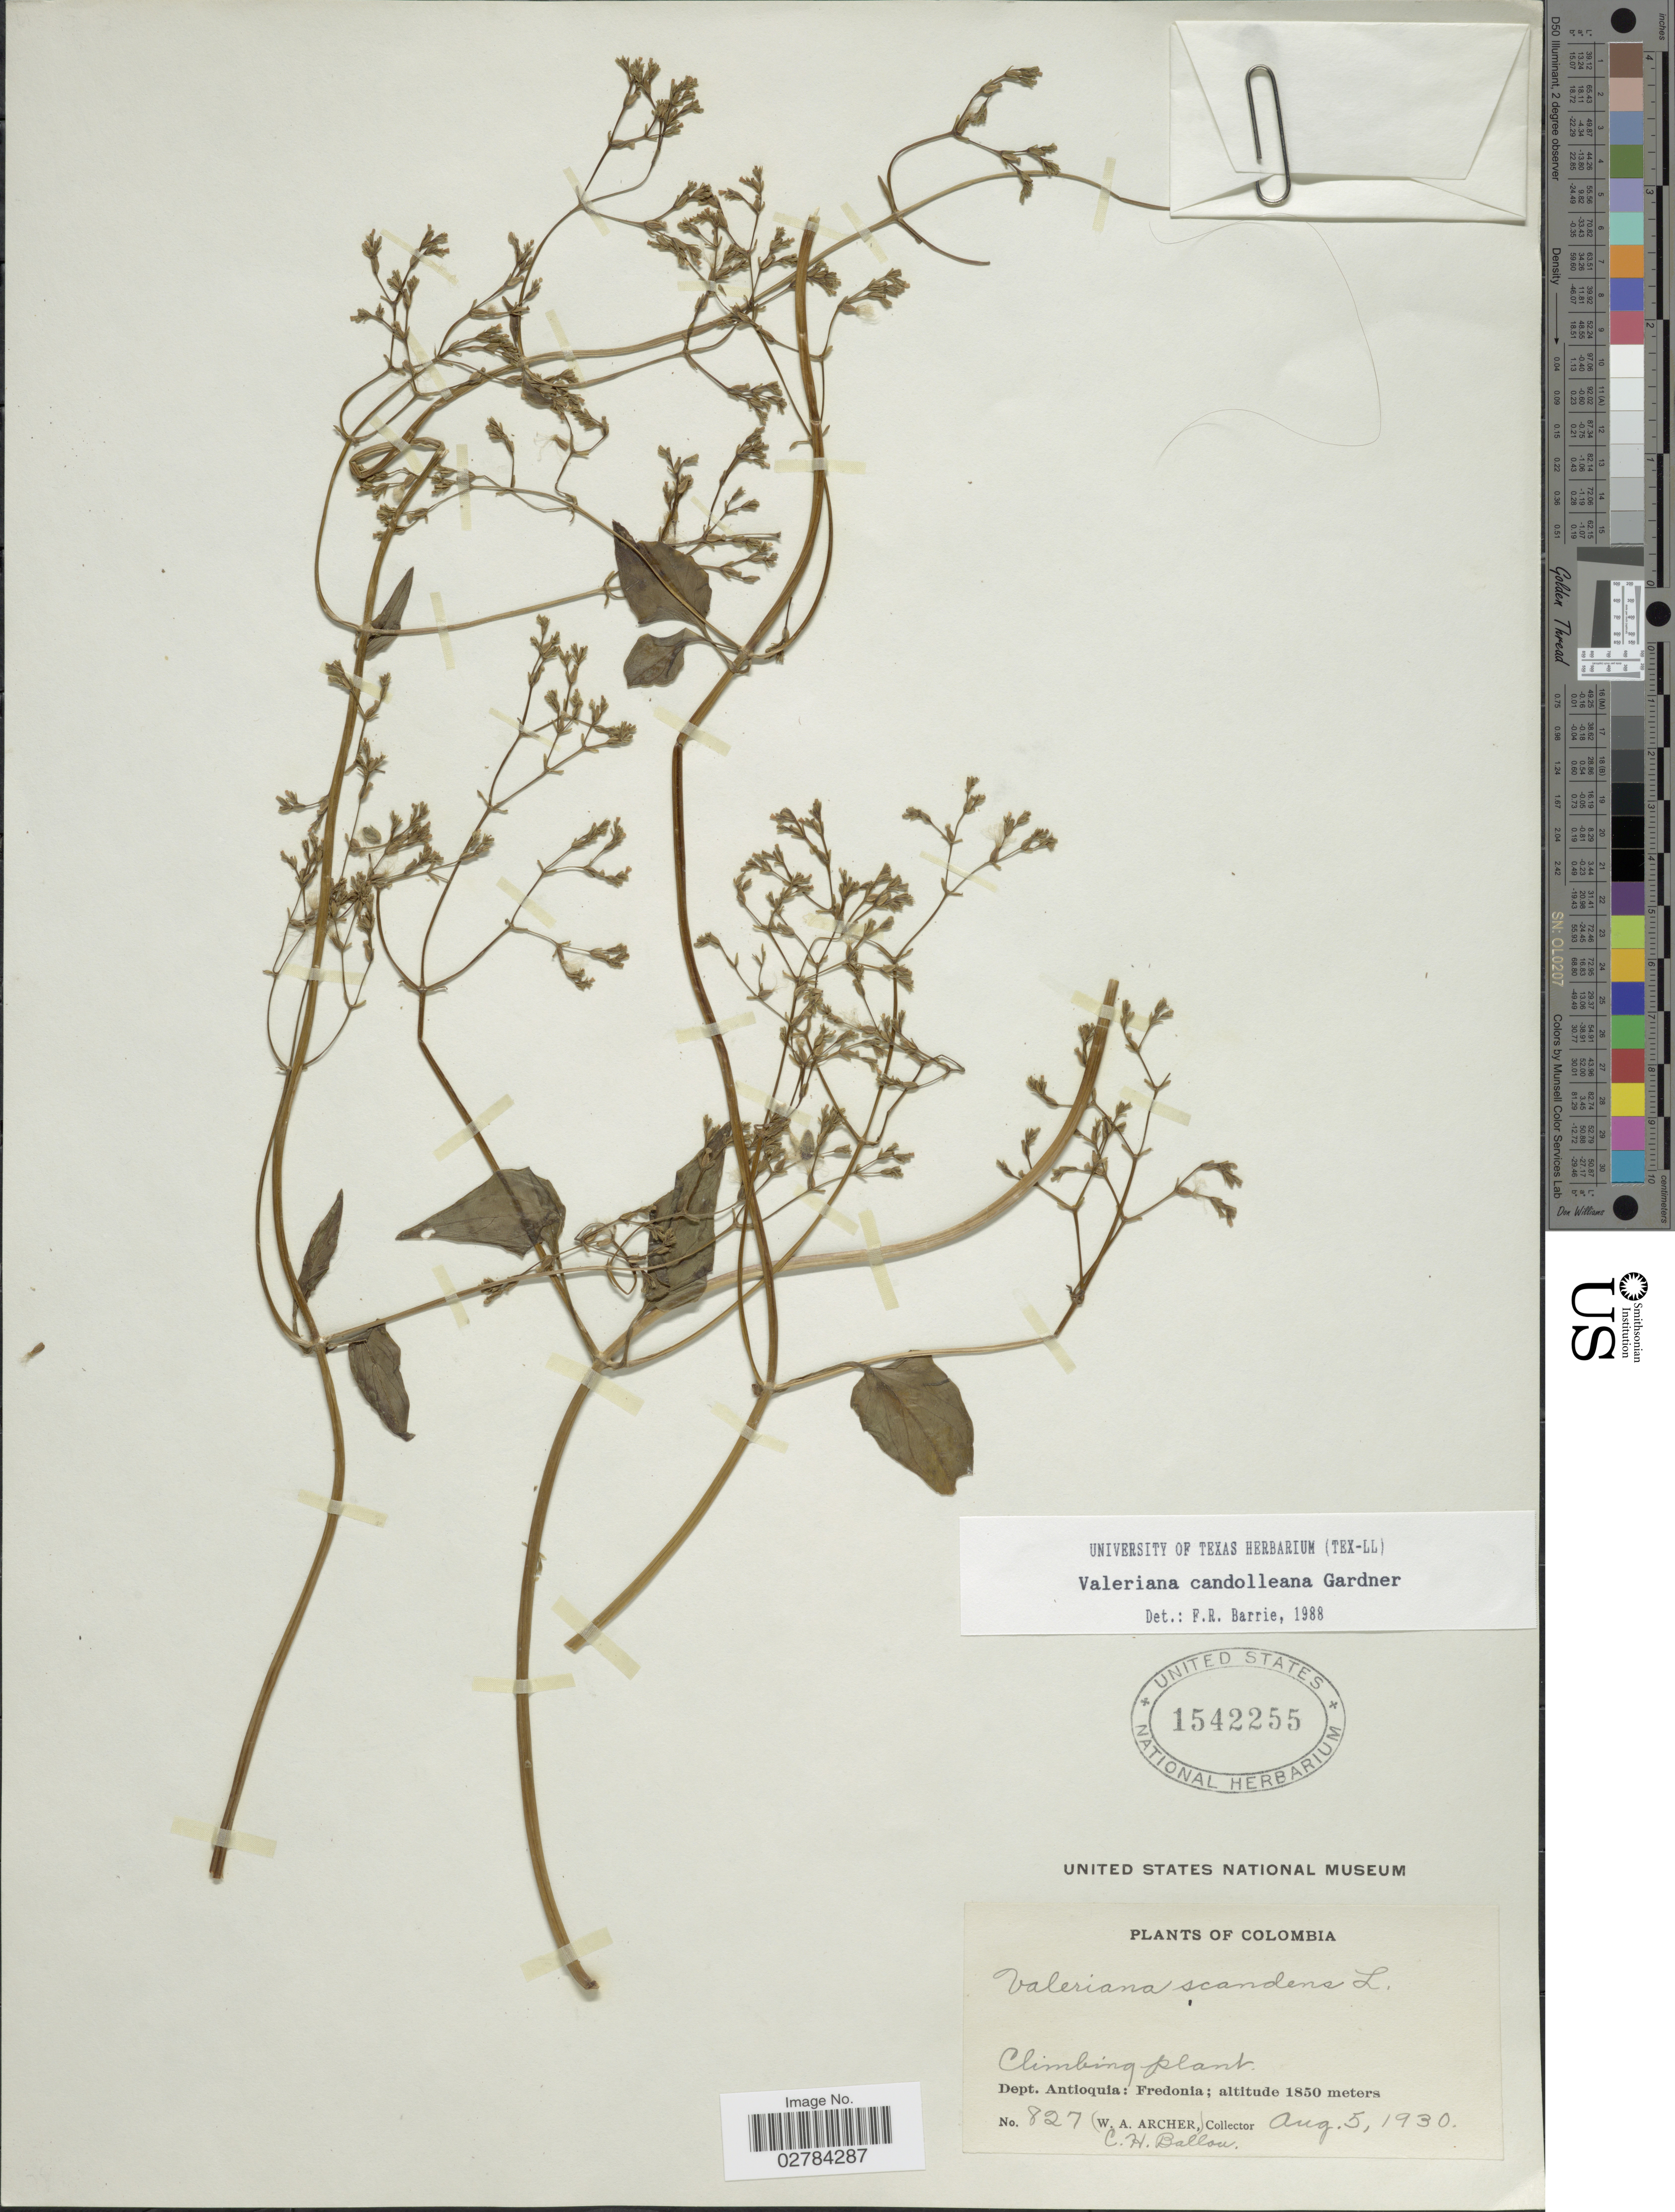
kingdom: Plantae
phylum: Tracheophyta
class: Magnoliopsida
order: Dipsacales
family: Caprifoliaceae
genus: Valeriana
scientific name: Valeriana candolleana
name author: Gardner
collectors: C. Ballou & W. A. Archer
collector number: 827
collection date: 1930-08-05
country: Colombia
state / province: Antioquia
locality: Dept. Antioquia: Fredonia.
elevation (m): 1850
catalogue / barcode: US 1542255